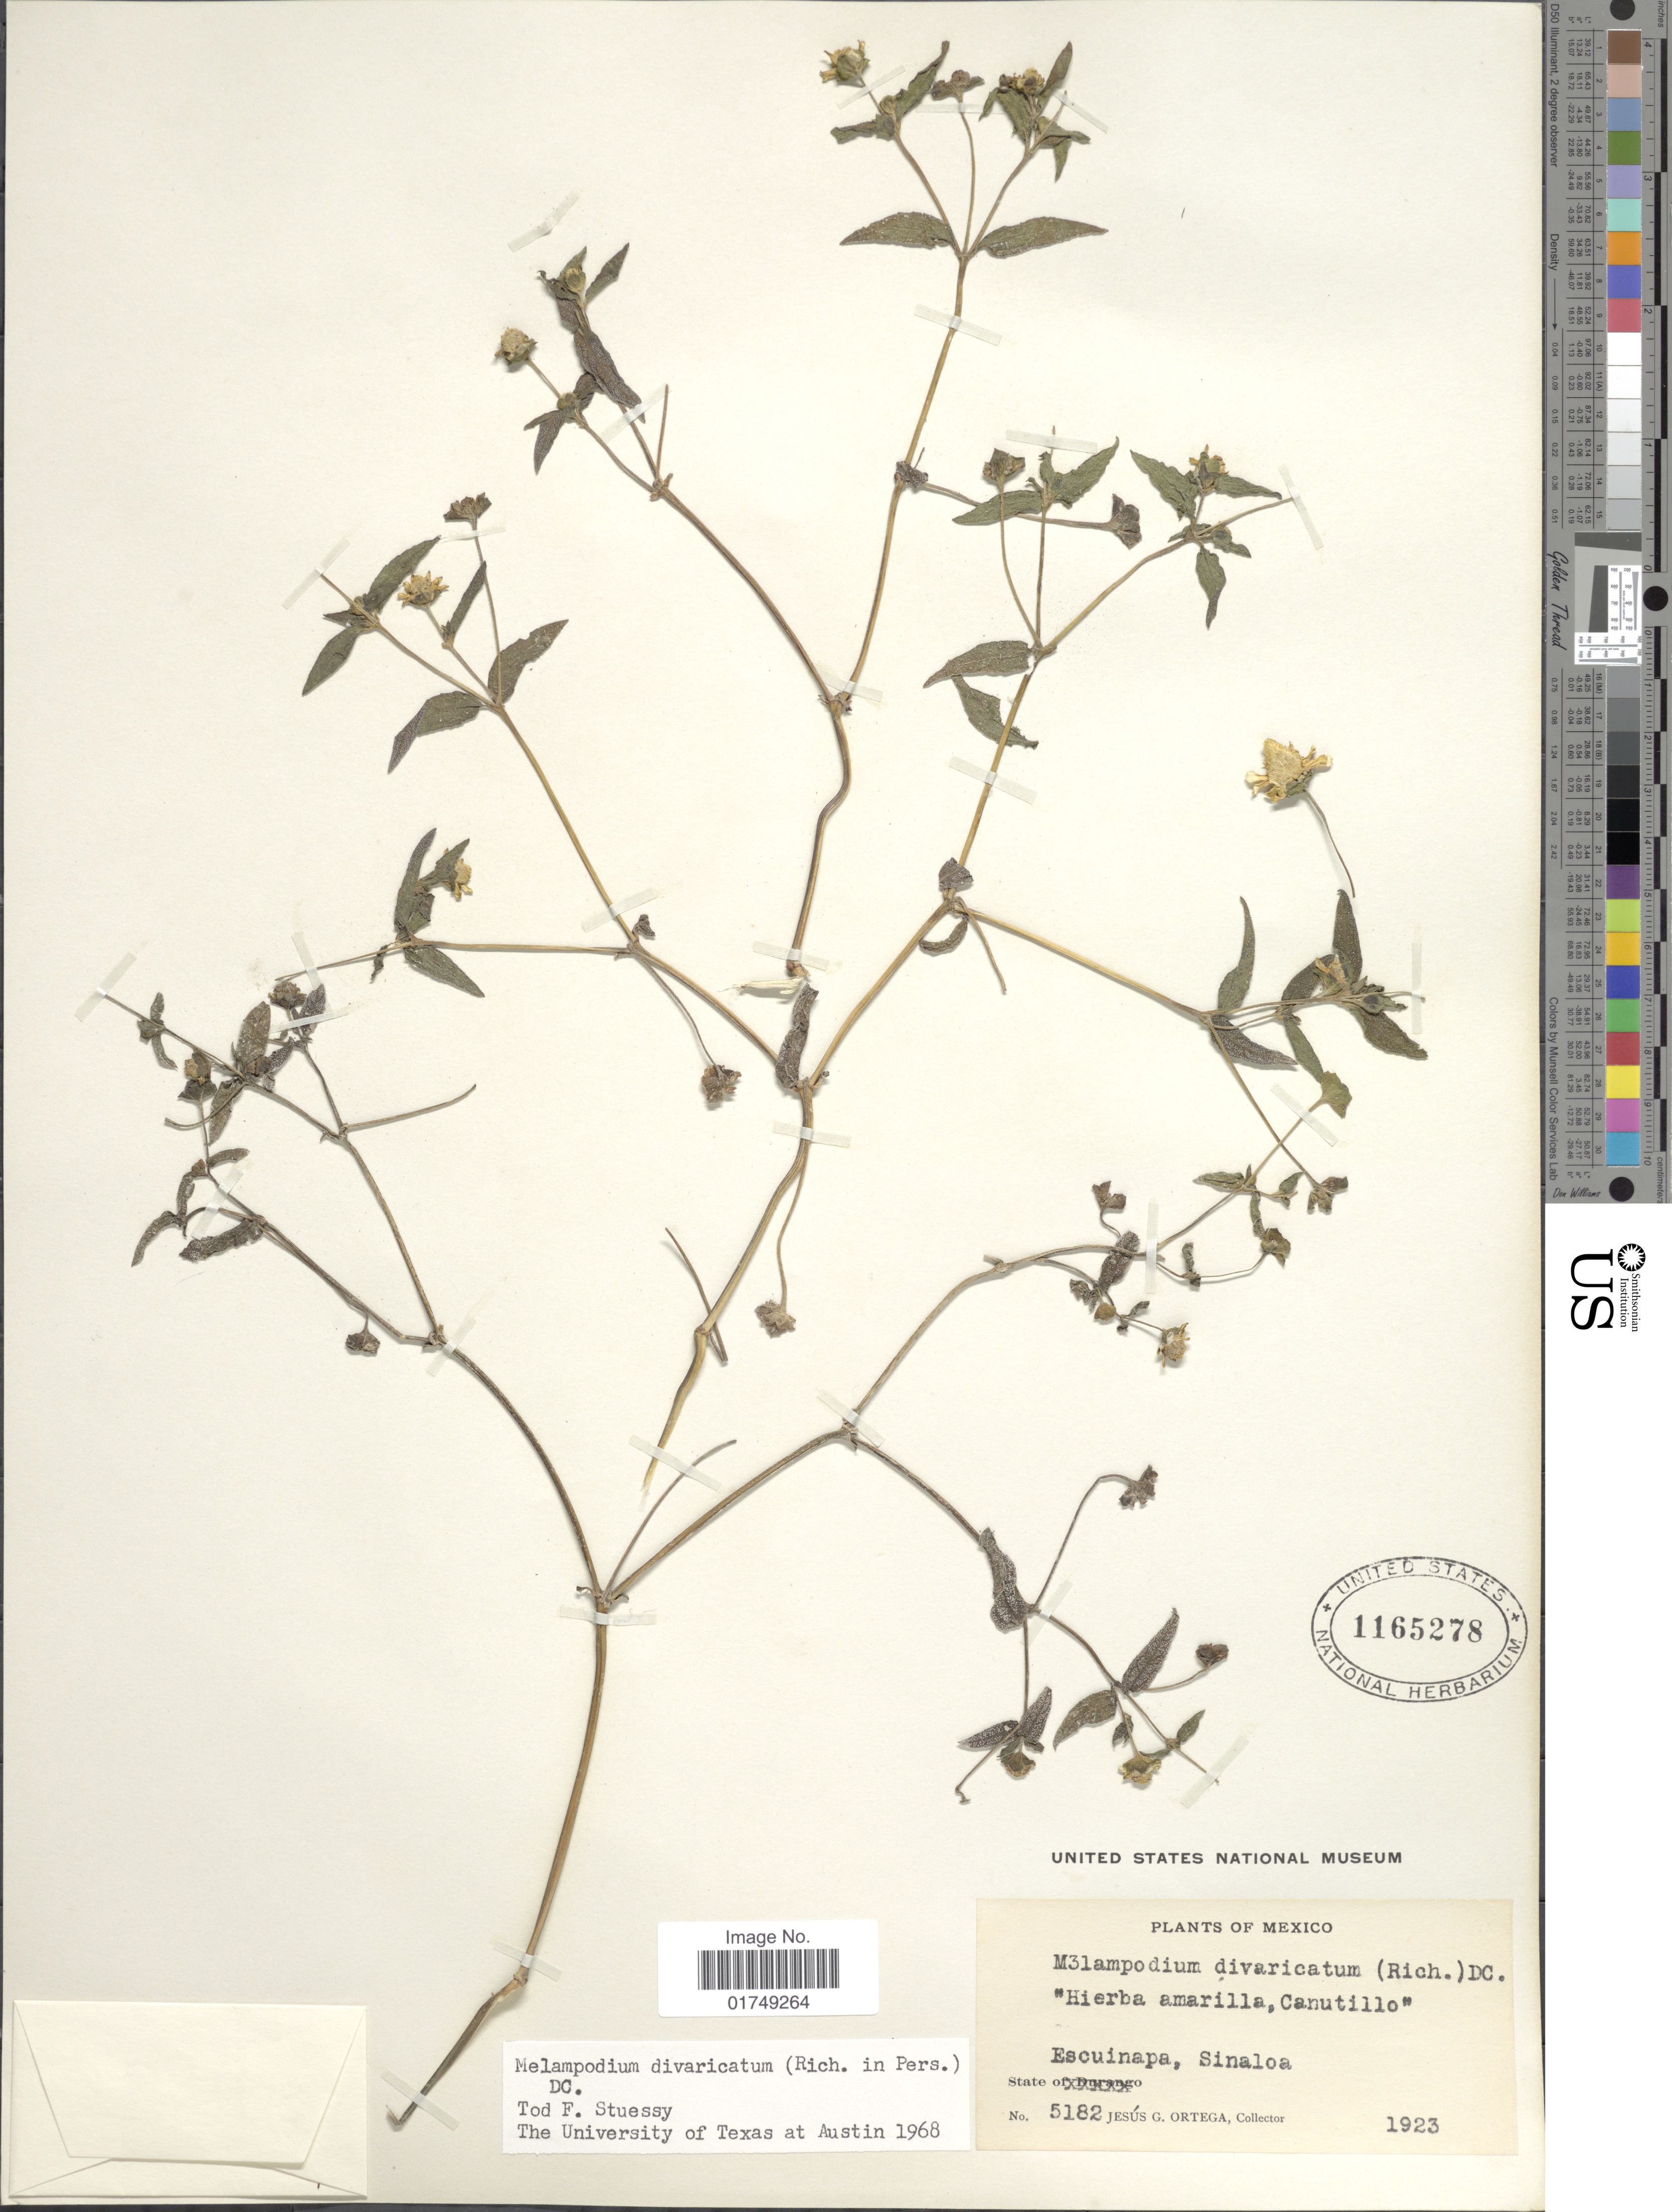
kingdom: Plantae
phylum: Tracheophyta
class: Magnoliopsida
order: Asterales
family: Asteraceae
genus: Melampodium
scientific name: Melampodium divaricatum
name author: (Rich.) DC.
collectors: J. Ortega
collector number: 5182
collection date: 1923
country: Mexico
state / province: Sinaloa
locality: Escuinapa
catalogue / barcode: US 1165278